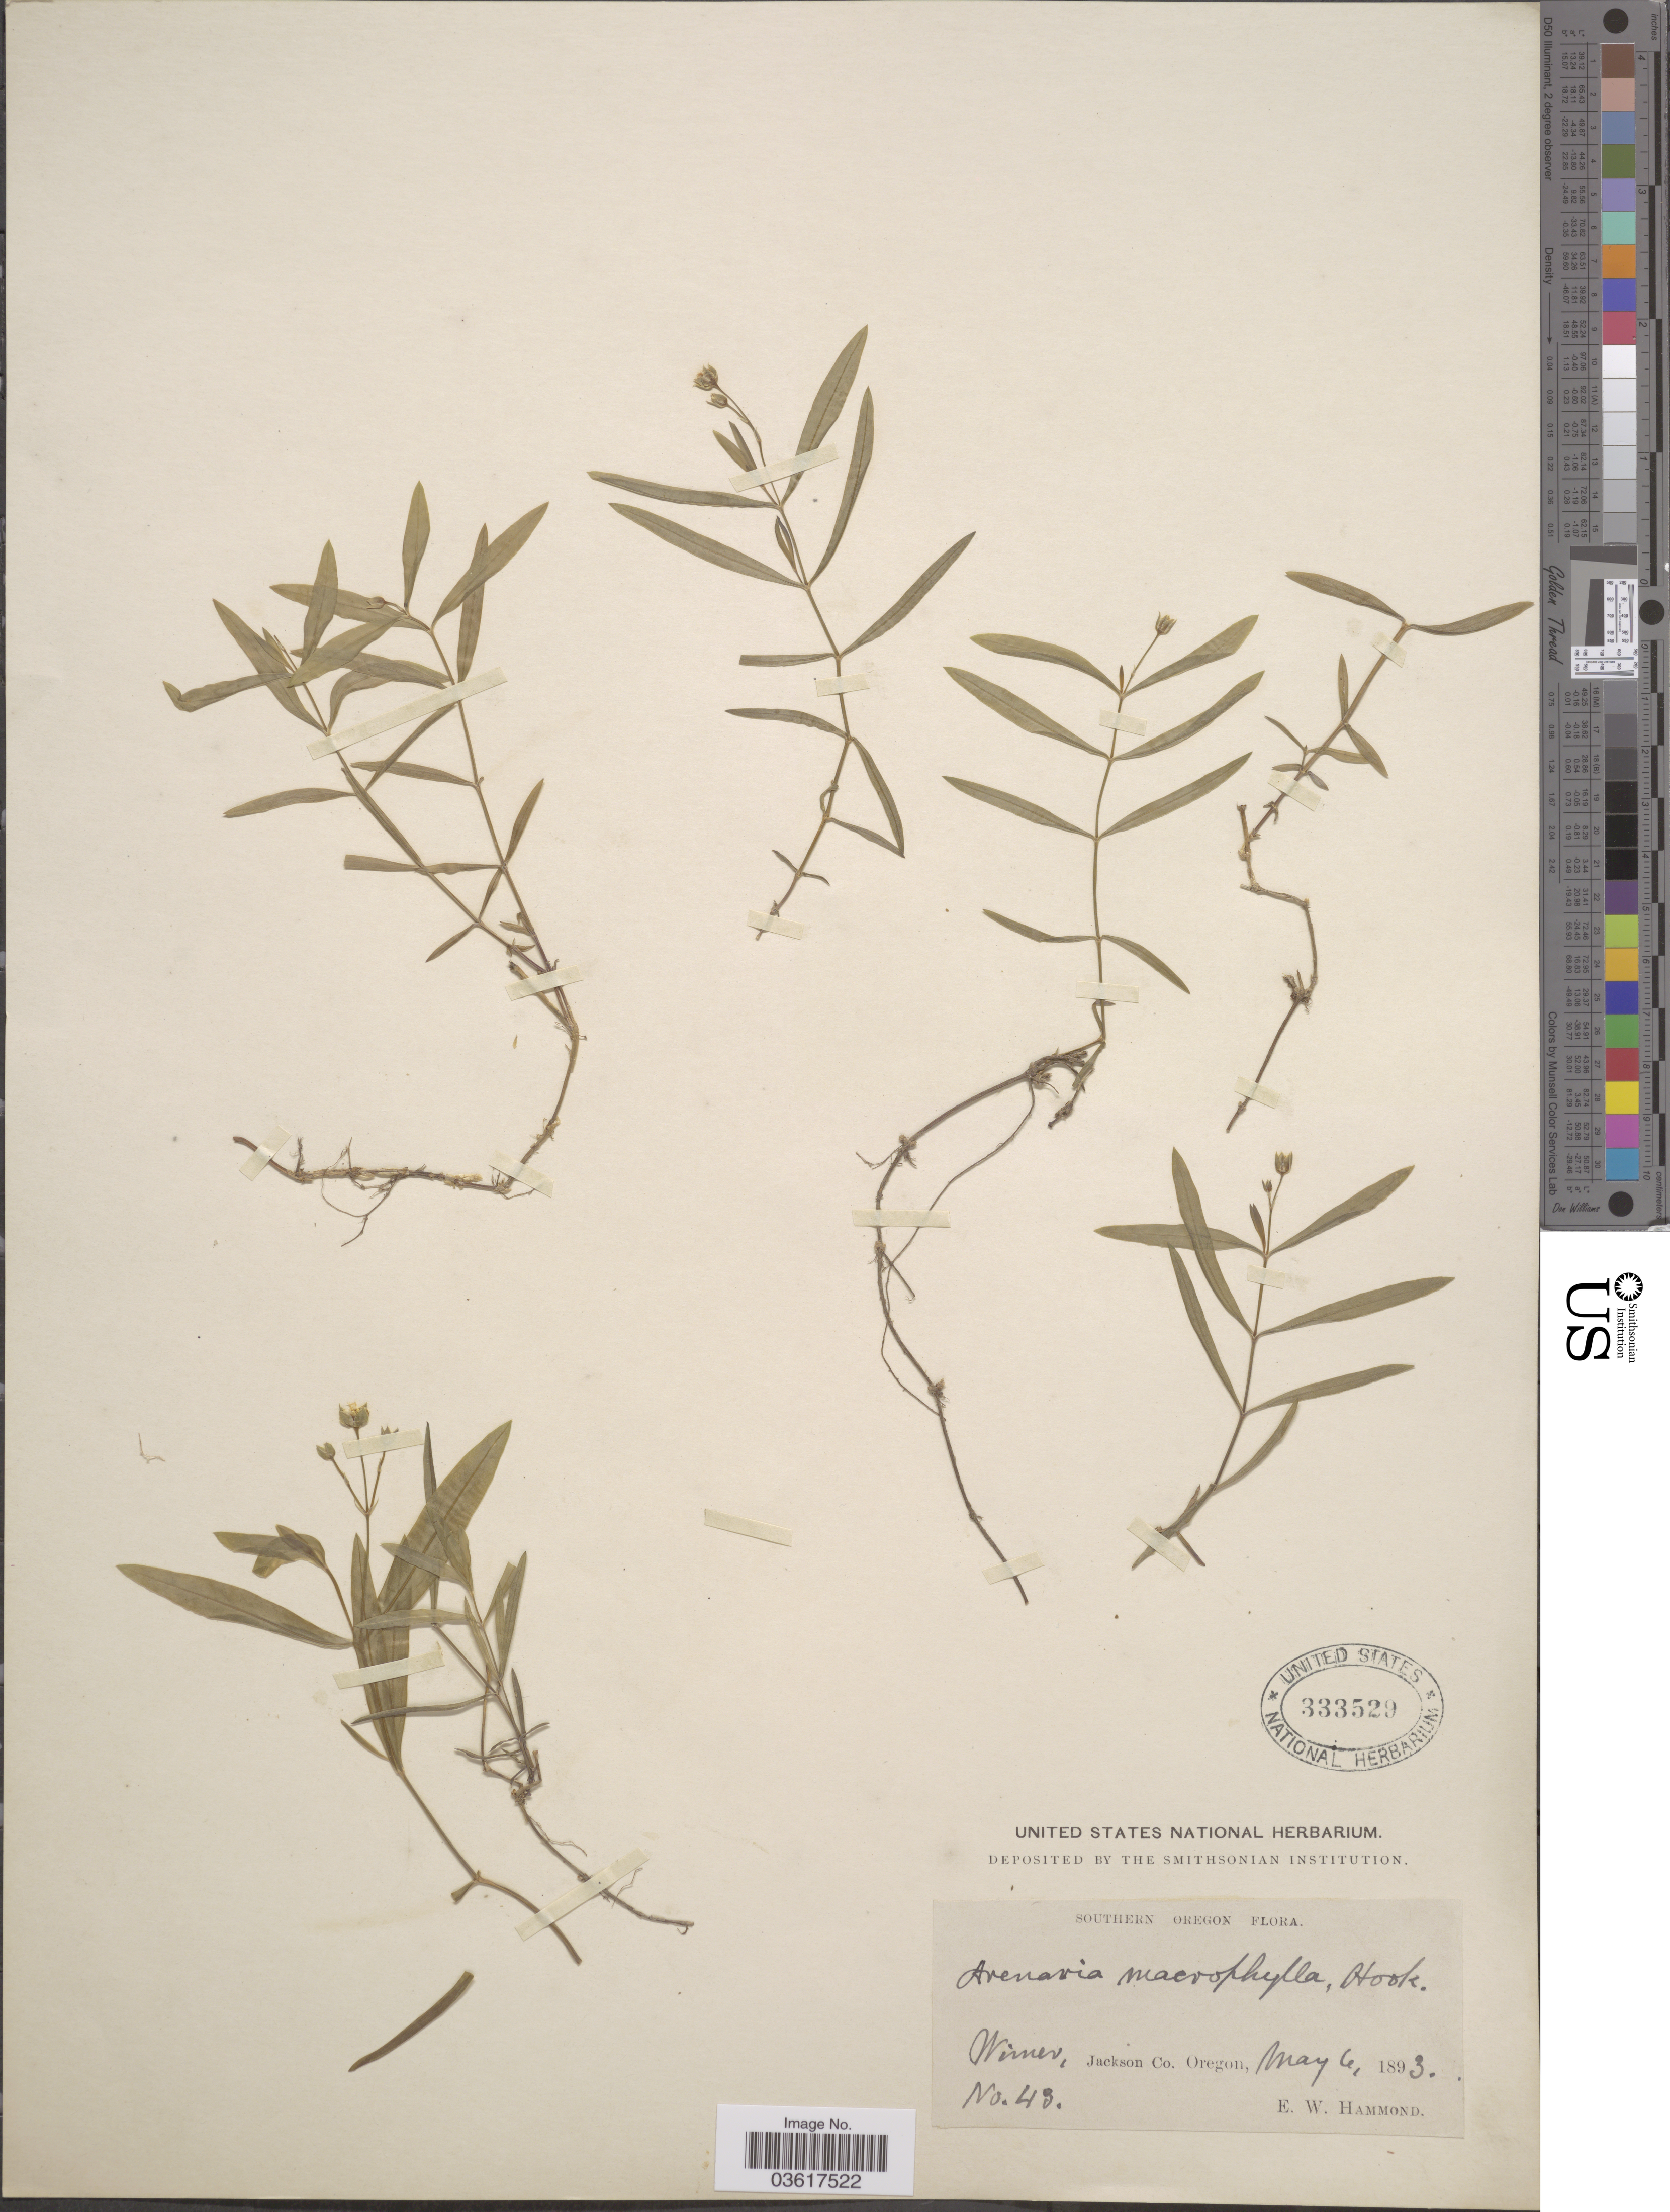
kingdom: Plantae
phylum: Tracheophyta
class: Magnoliopsida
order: Caryophyllales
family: Caryophyllaceae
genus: Moehringia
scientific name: Moehringia macrophylla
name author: (Hook.) Fenzl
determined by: Strong, Mark T., (BOT), Smithsonian Institution - National Museum of Natural History (UNITED STATES)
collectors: E. Hammond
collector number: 43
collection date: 1893-05-06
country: United States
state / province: Oregon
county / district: Jackson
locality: Southern Oregon. Wimer, Jackson Co.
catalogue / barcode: US 333529